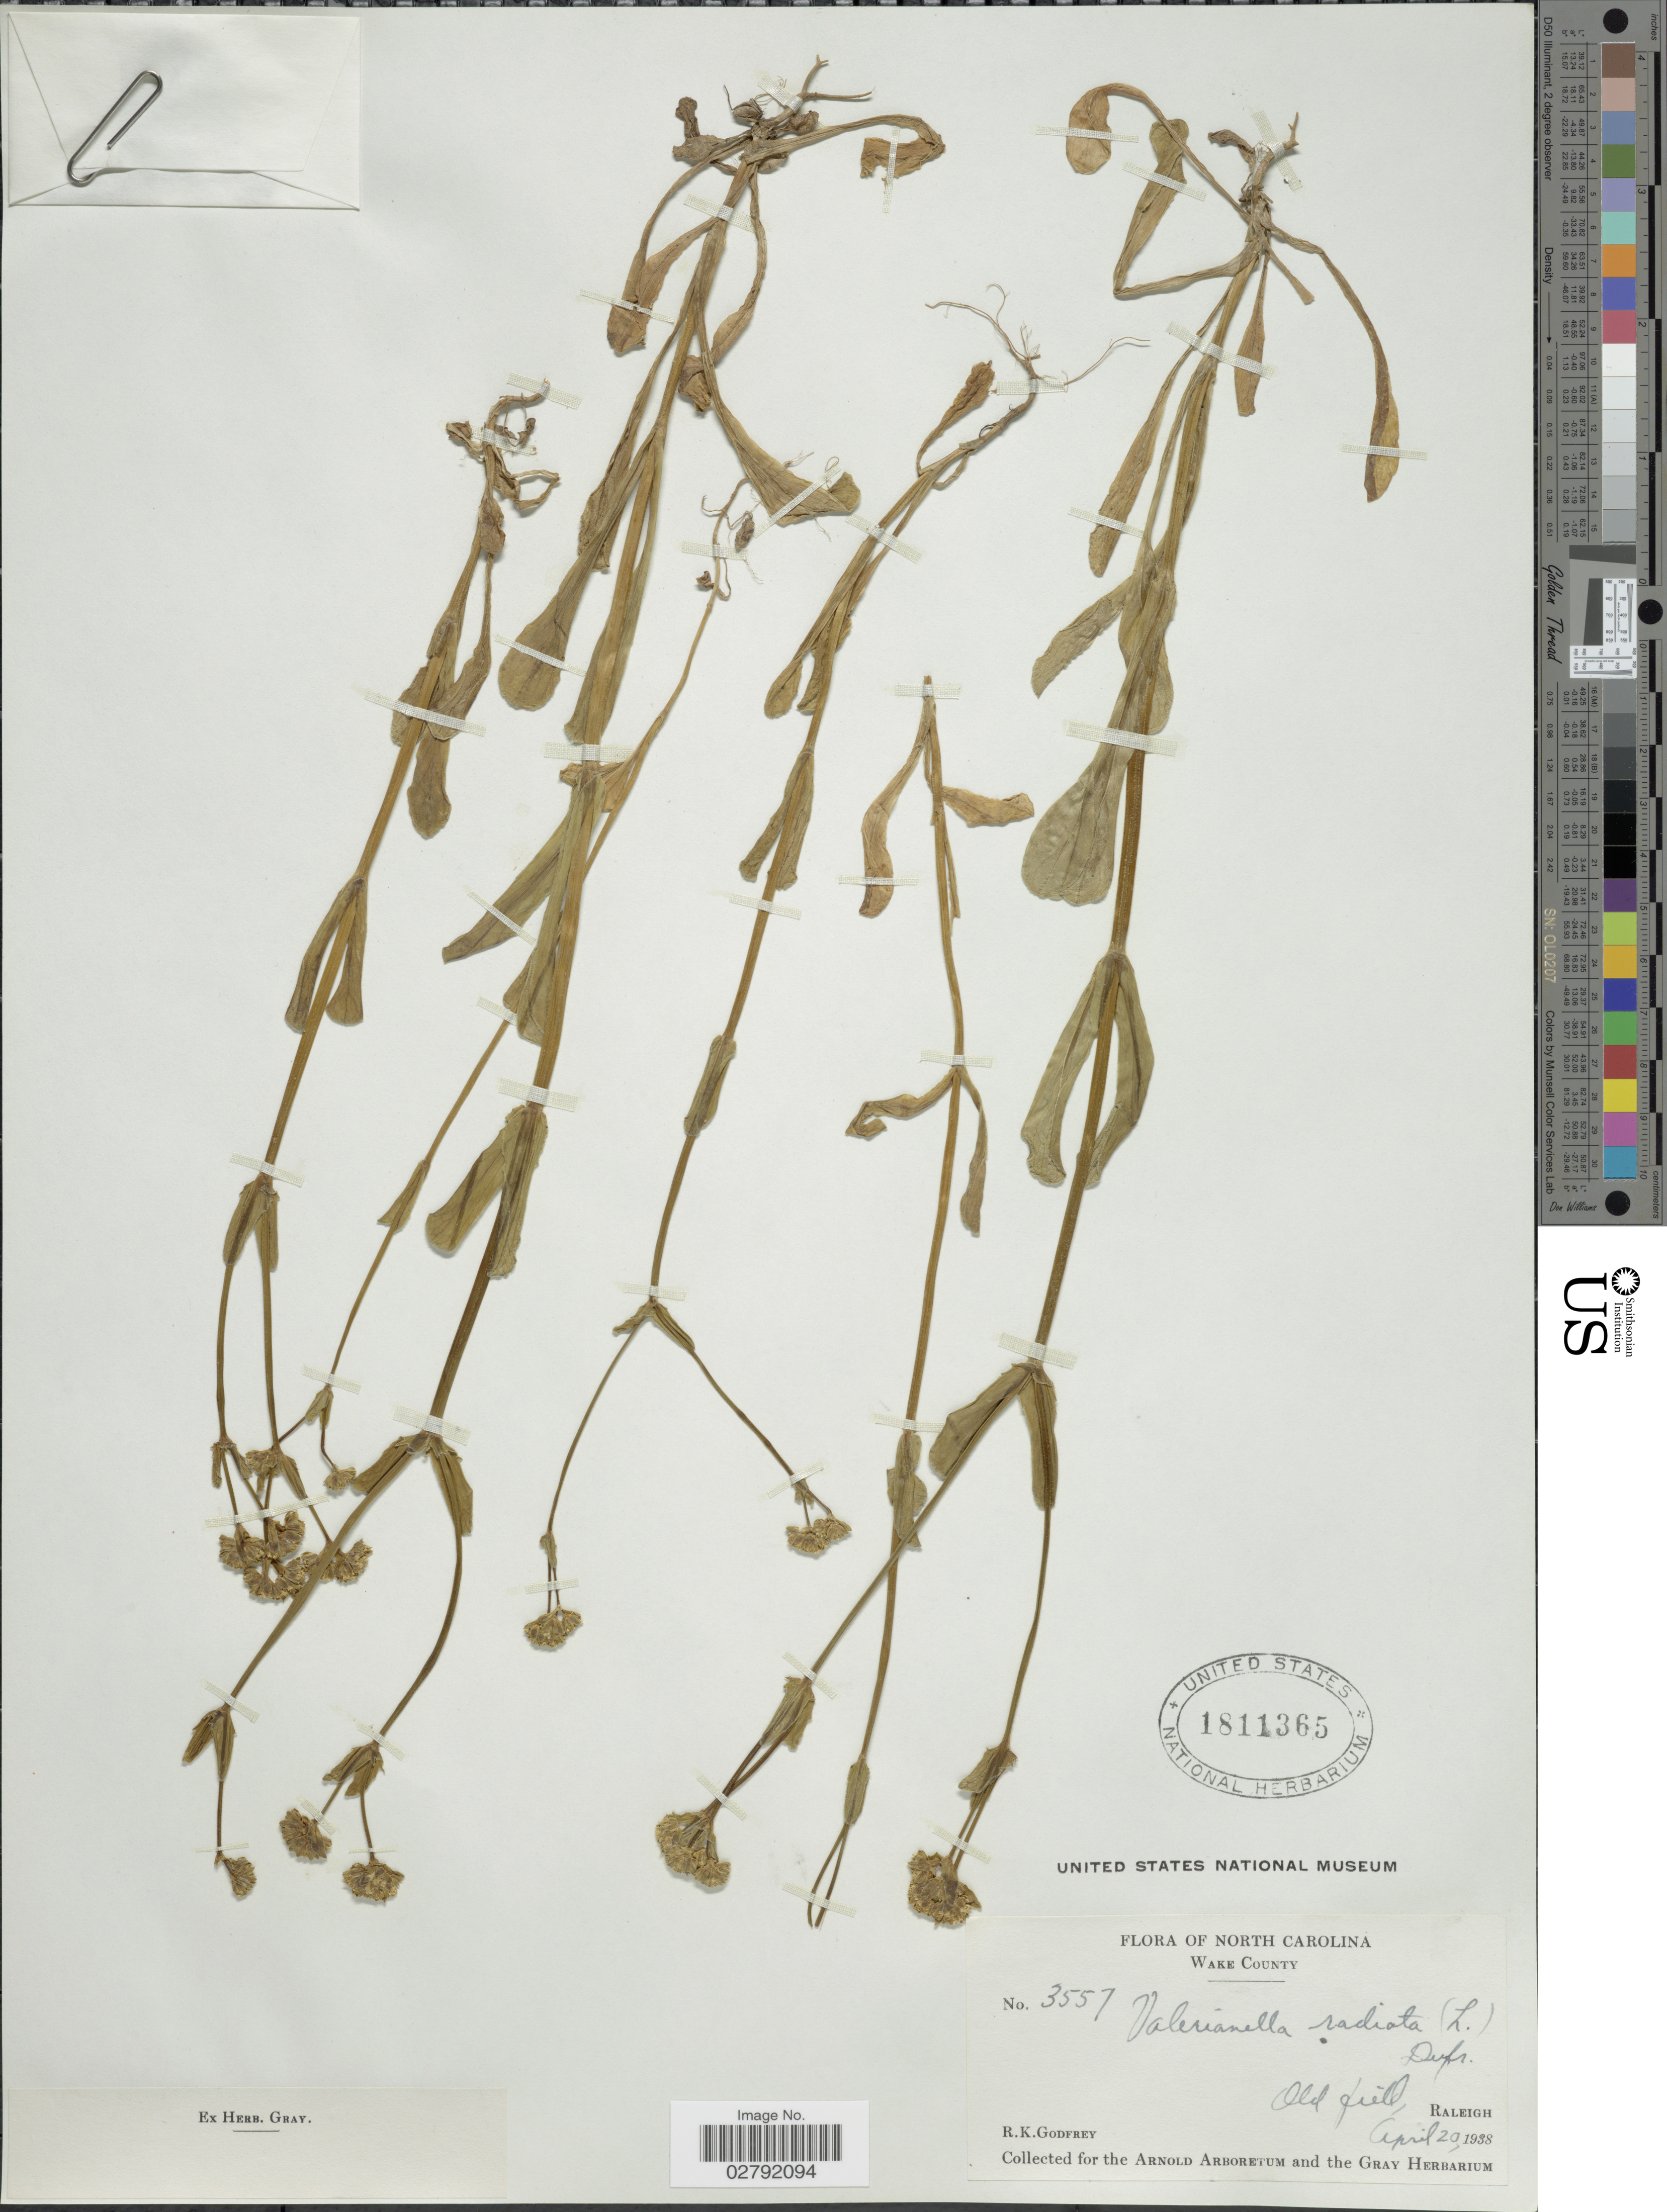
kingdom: Plantae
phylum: Tracheophyta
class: Magnoliopsida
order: Dipsacales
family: Caprifoliaceae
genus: Valerianella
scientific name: Valerianella radiata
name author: (L.) Dufr.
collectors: R. K. Godfrey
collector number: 3557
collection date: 1938-04-20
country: United States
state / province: North Carolina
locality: Wake County. Old field, Raleigh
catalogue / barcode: US 1811365